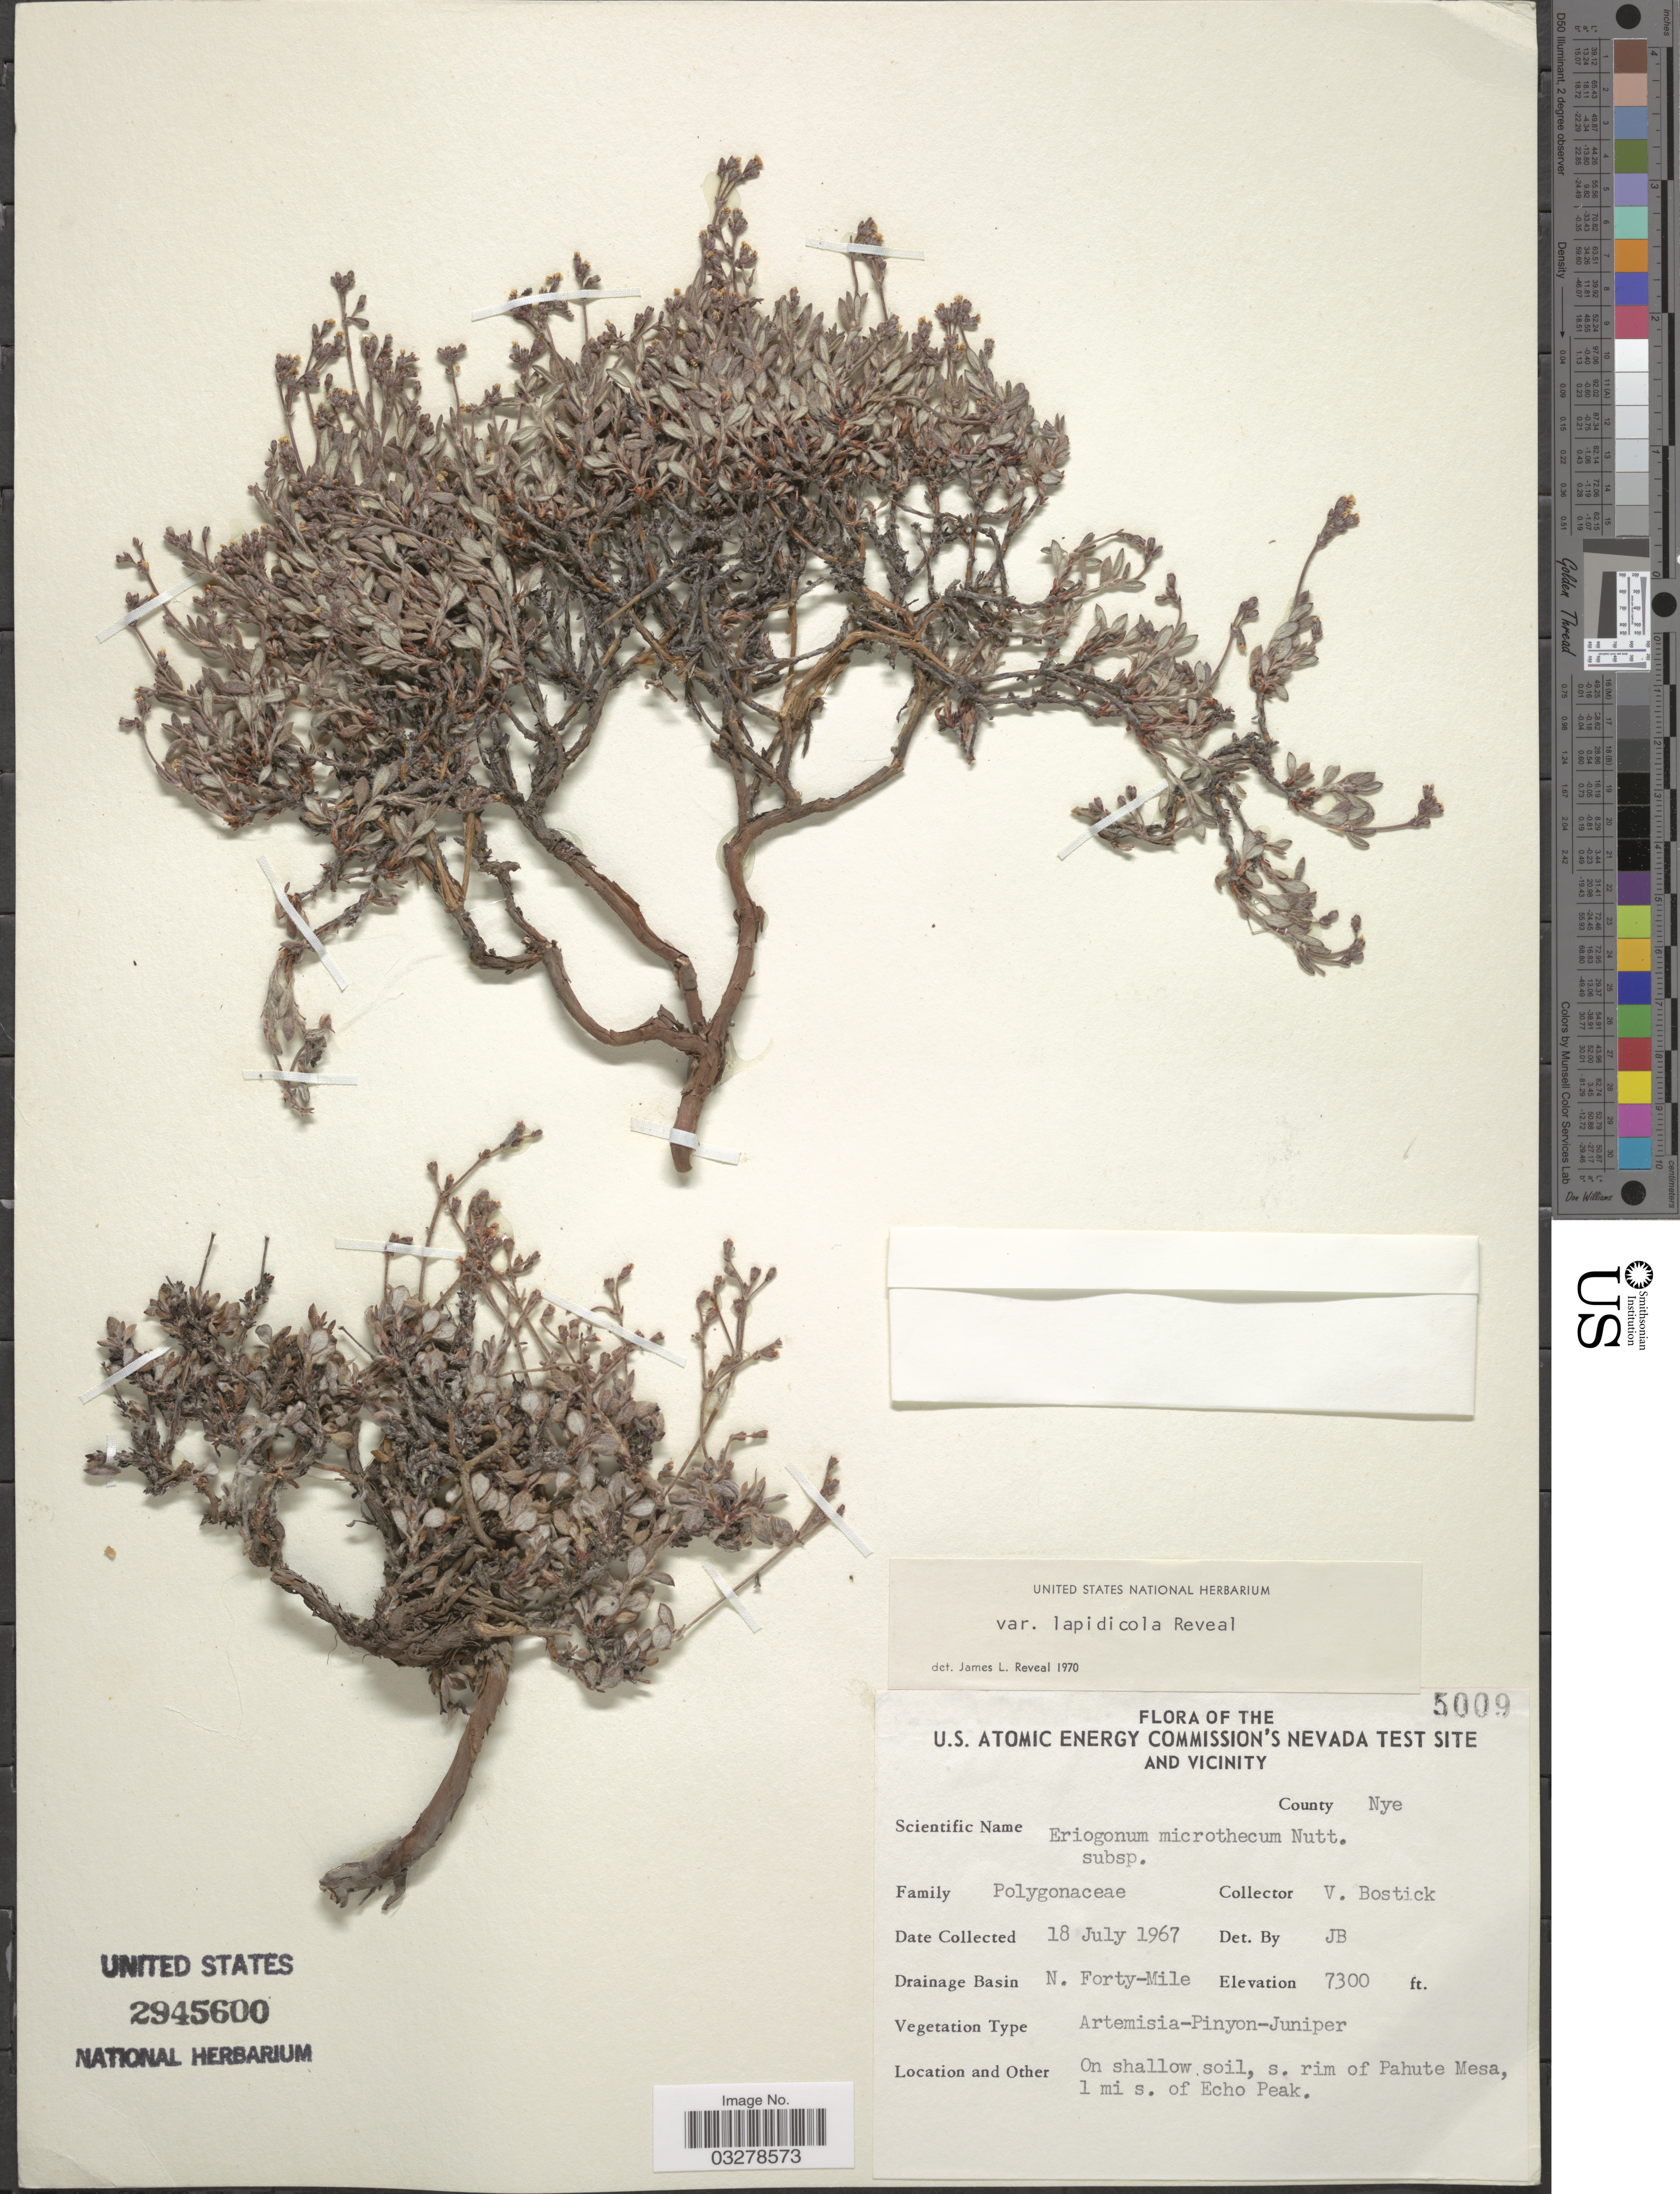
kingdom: Plantae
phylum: Tracheophyta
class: Magnoliopsida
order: Caryophyllales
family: Polygonaceae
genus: Eriogonum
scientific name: Eriogonum microtheca var. lapidicola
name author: Reveal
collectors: V. Bostick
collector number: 5009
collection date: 1967-07-18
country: United States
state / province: Nevada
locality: U.S. Atomic Energy Commission's Nevada Test Site and Vicinity. County Nye. Drainage Basin N. Forty-Mile. S. rim of Pahute Mesa, 1 mi s. of Echo Peak.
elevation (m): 2225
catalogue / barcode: US 2945600